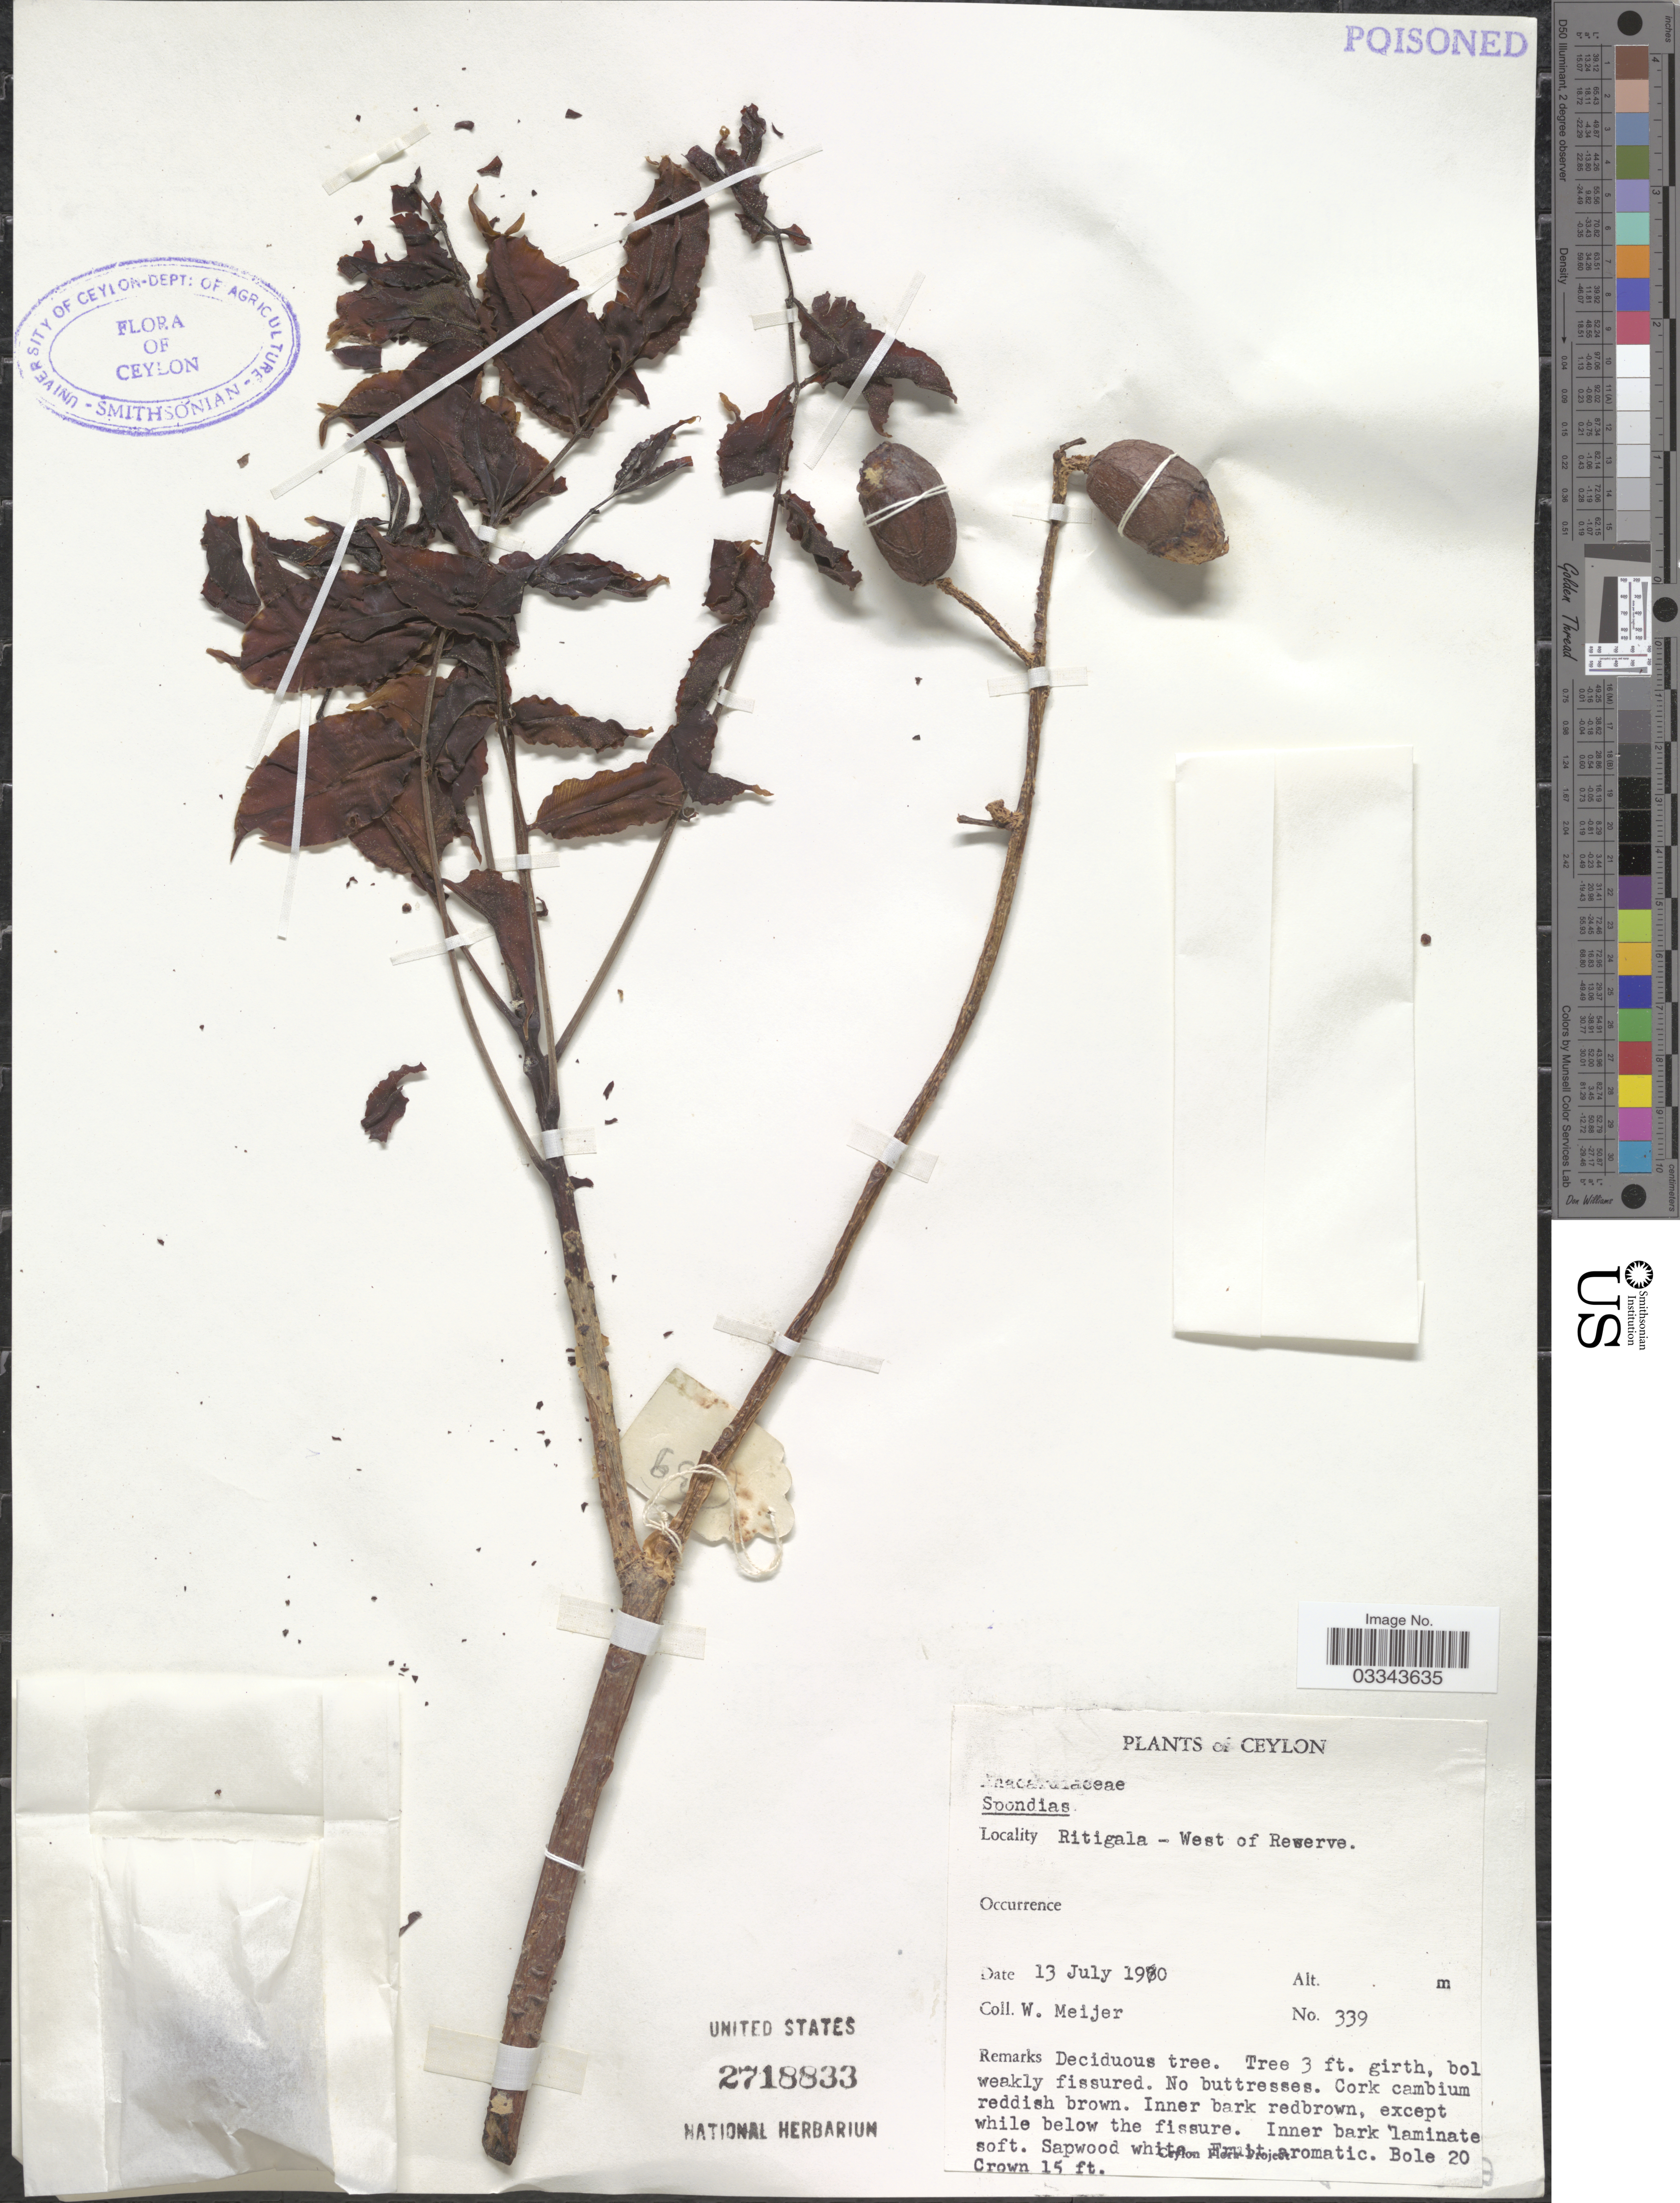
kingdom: Plantae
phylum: Tracheophyta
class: Magnoliopsida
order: Sapindales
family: Anacardiaceae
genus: Spondias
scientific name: Spondias pinnata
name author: (L. f.) Kurz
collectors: W. Meijer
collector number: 339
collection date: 1990-07-13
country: Sri Lanka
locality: Ceylon, Ritigala - West Reserve.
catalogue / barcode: US 2718833